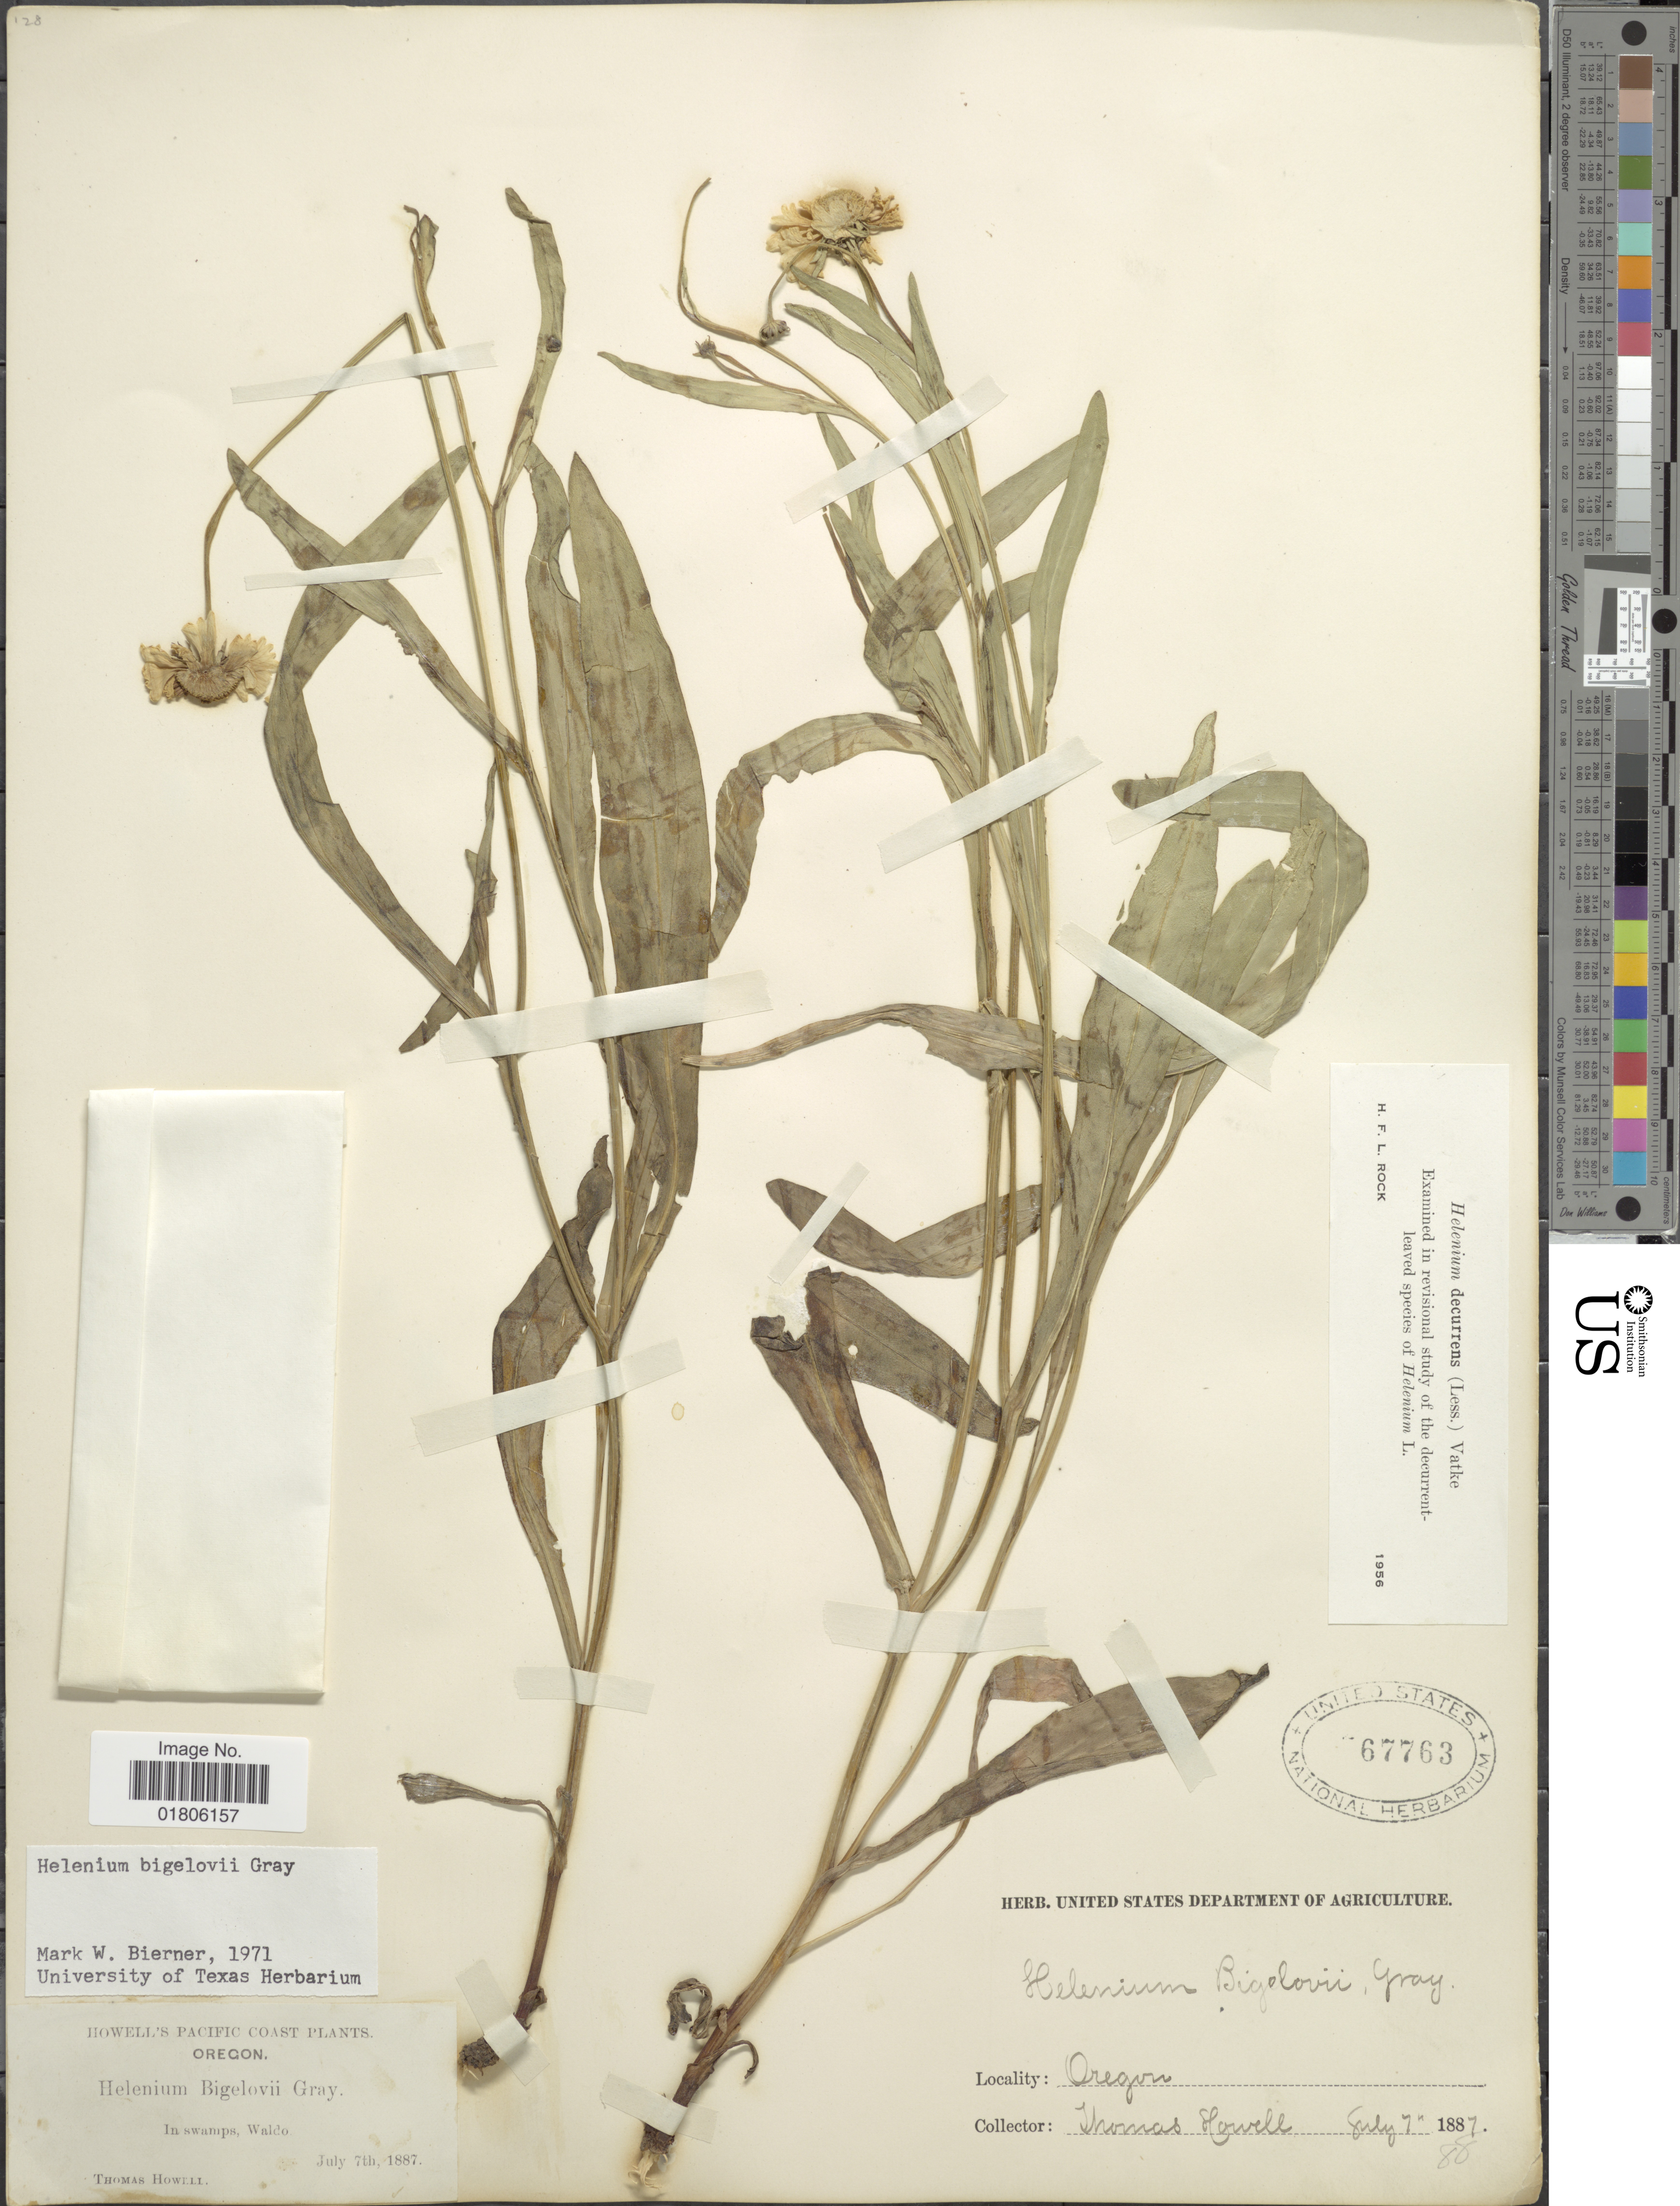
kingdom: Plantae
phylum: Tracheophyta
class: Magnoliopsida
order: Asterales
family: Asteraceae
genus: Helenium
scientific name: Helenium bigelovii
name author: A. Gray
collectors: T. Howell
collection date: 1887-07-07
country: United States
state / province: Oregon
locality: Waldo.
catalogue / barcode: US 67763